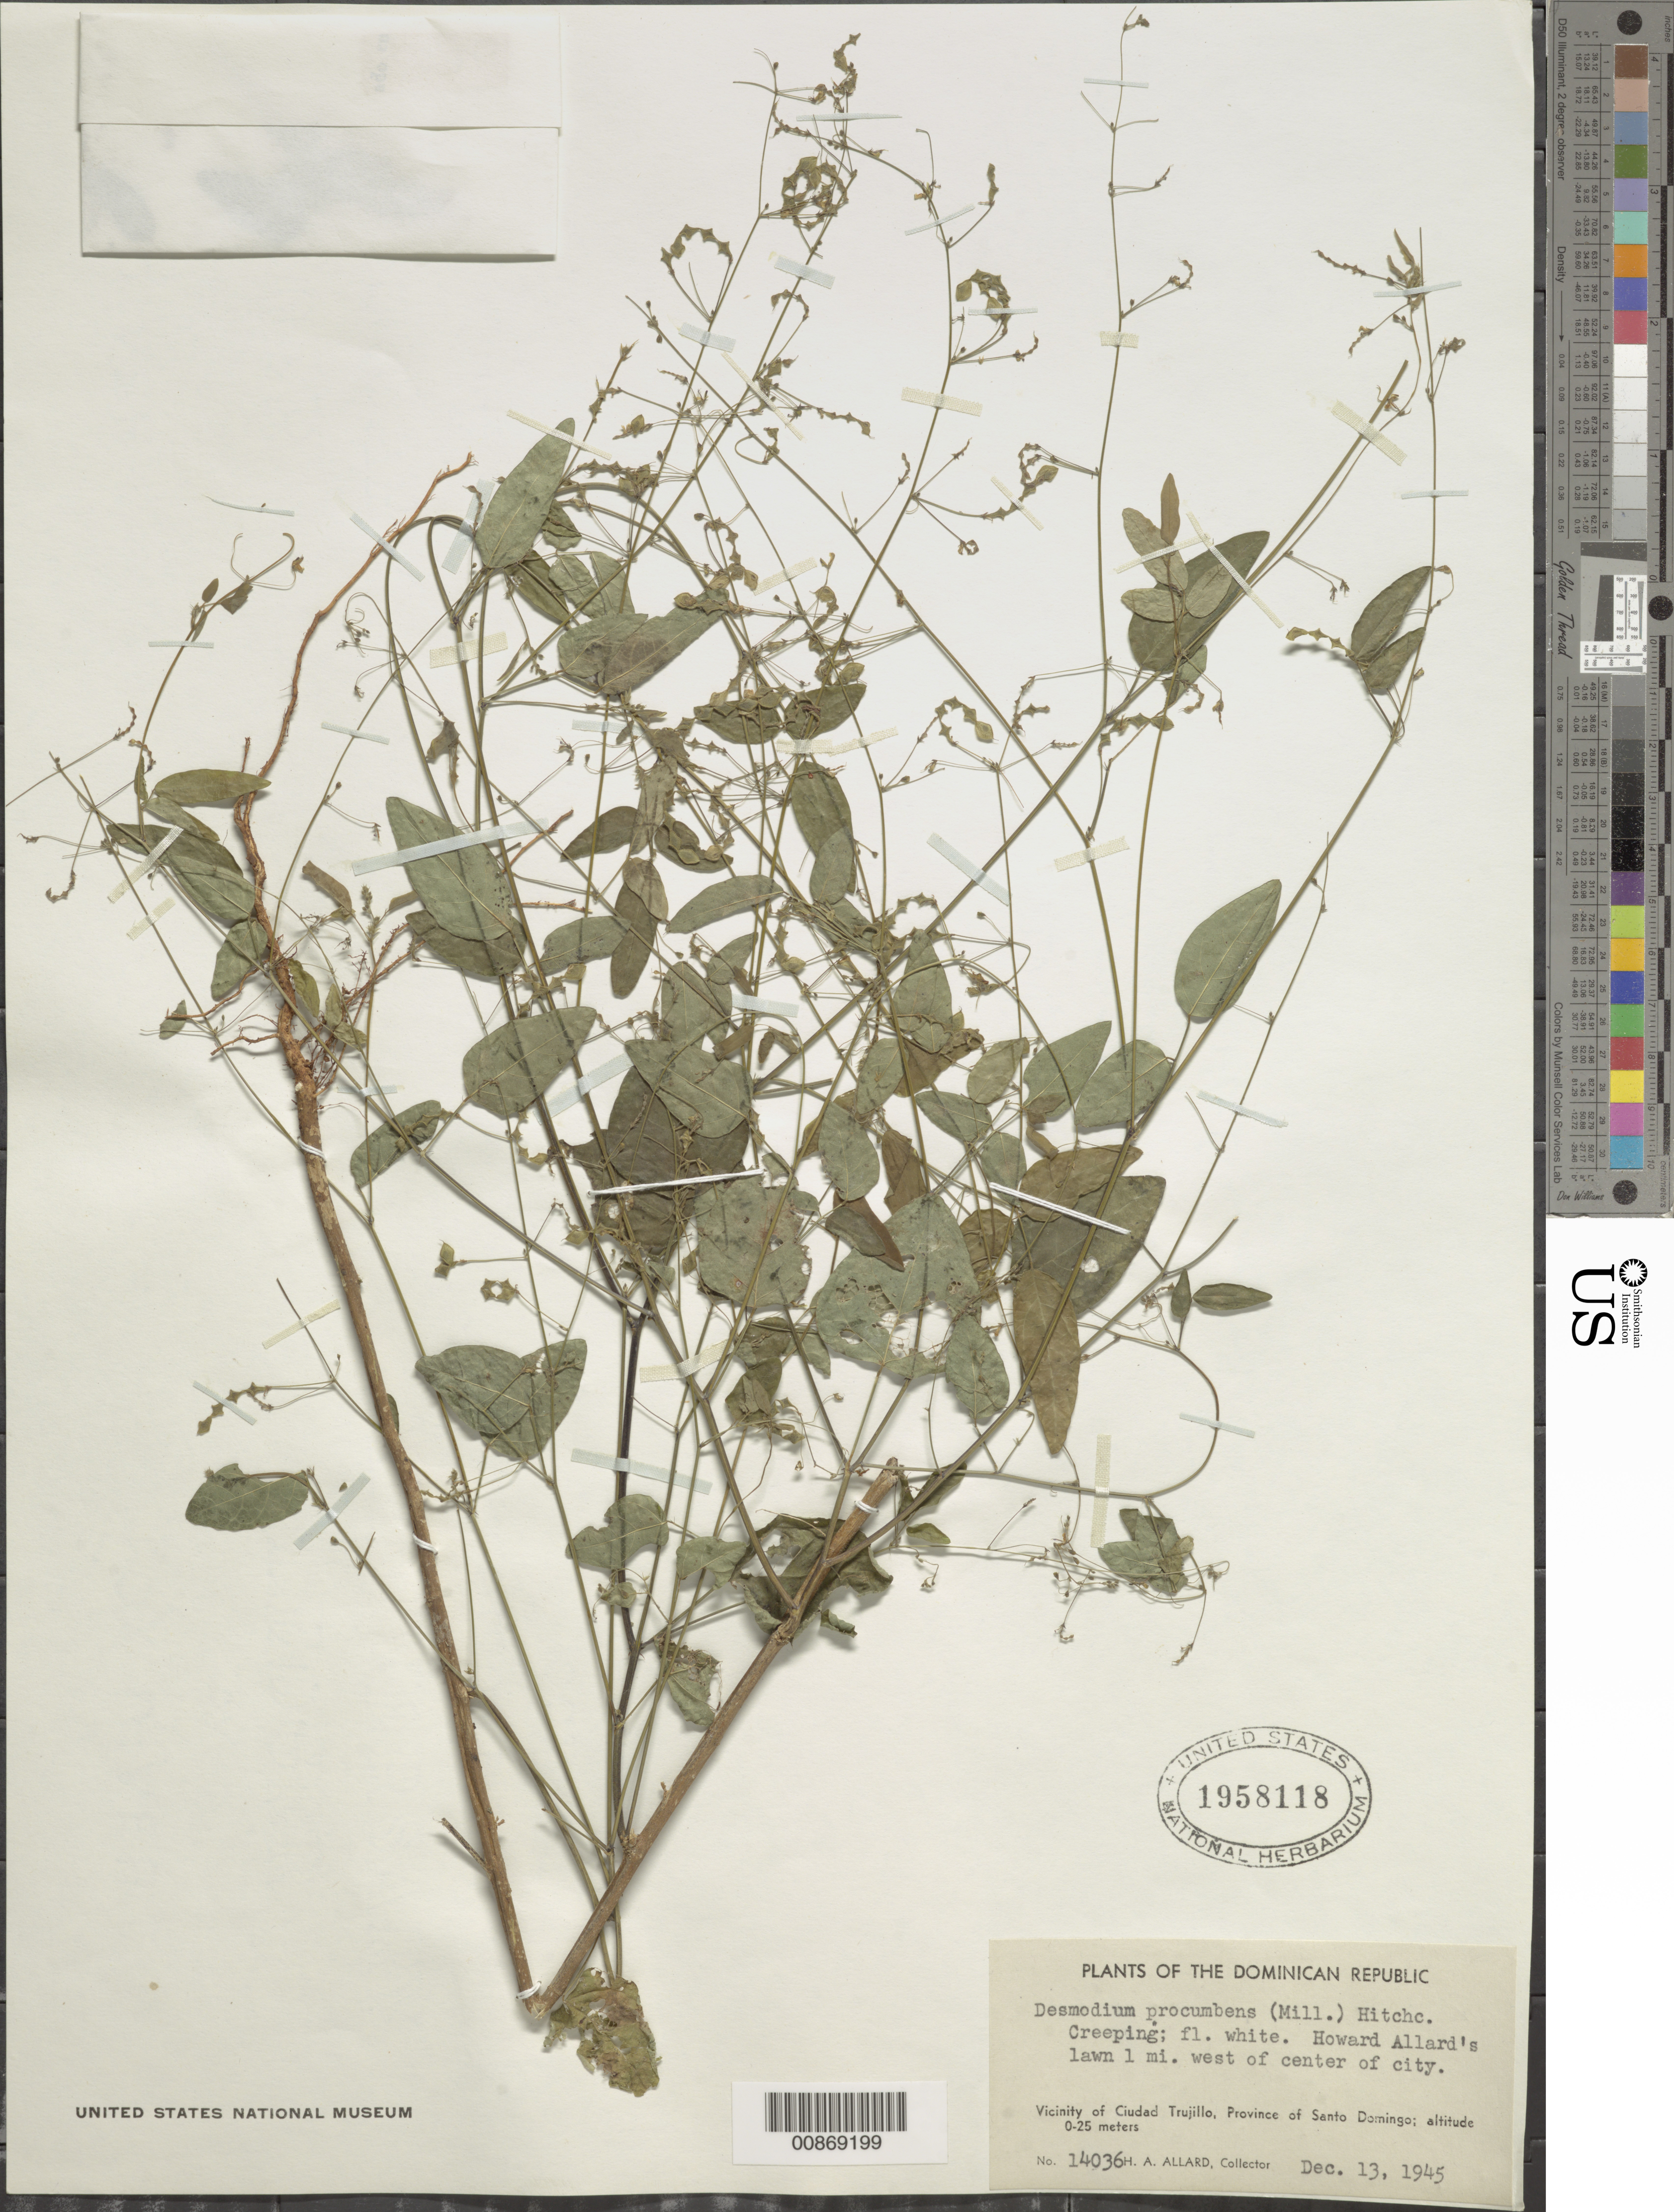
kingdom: Plantae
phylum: Tracheophyta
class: Magnoliopsida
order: Fabales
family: Fabaceae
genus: Desmodium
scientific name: Desmodium procumbens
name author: (Mill.) Hitchc.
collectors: H. A. Allard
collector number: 14036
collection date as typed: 13 Dec 1945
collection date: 1945-12-13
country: Dominican Republic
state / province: Distrito Nacional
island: Hispaniola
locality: Vicinity of Ciudad Trujillo, Province of Santo Domingo (obsolete). Howard Allard's lawn, 1 mi. west of center of city.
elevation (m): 0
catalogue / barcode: US 1958118